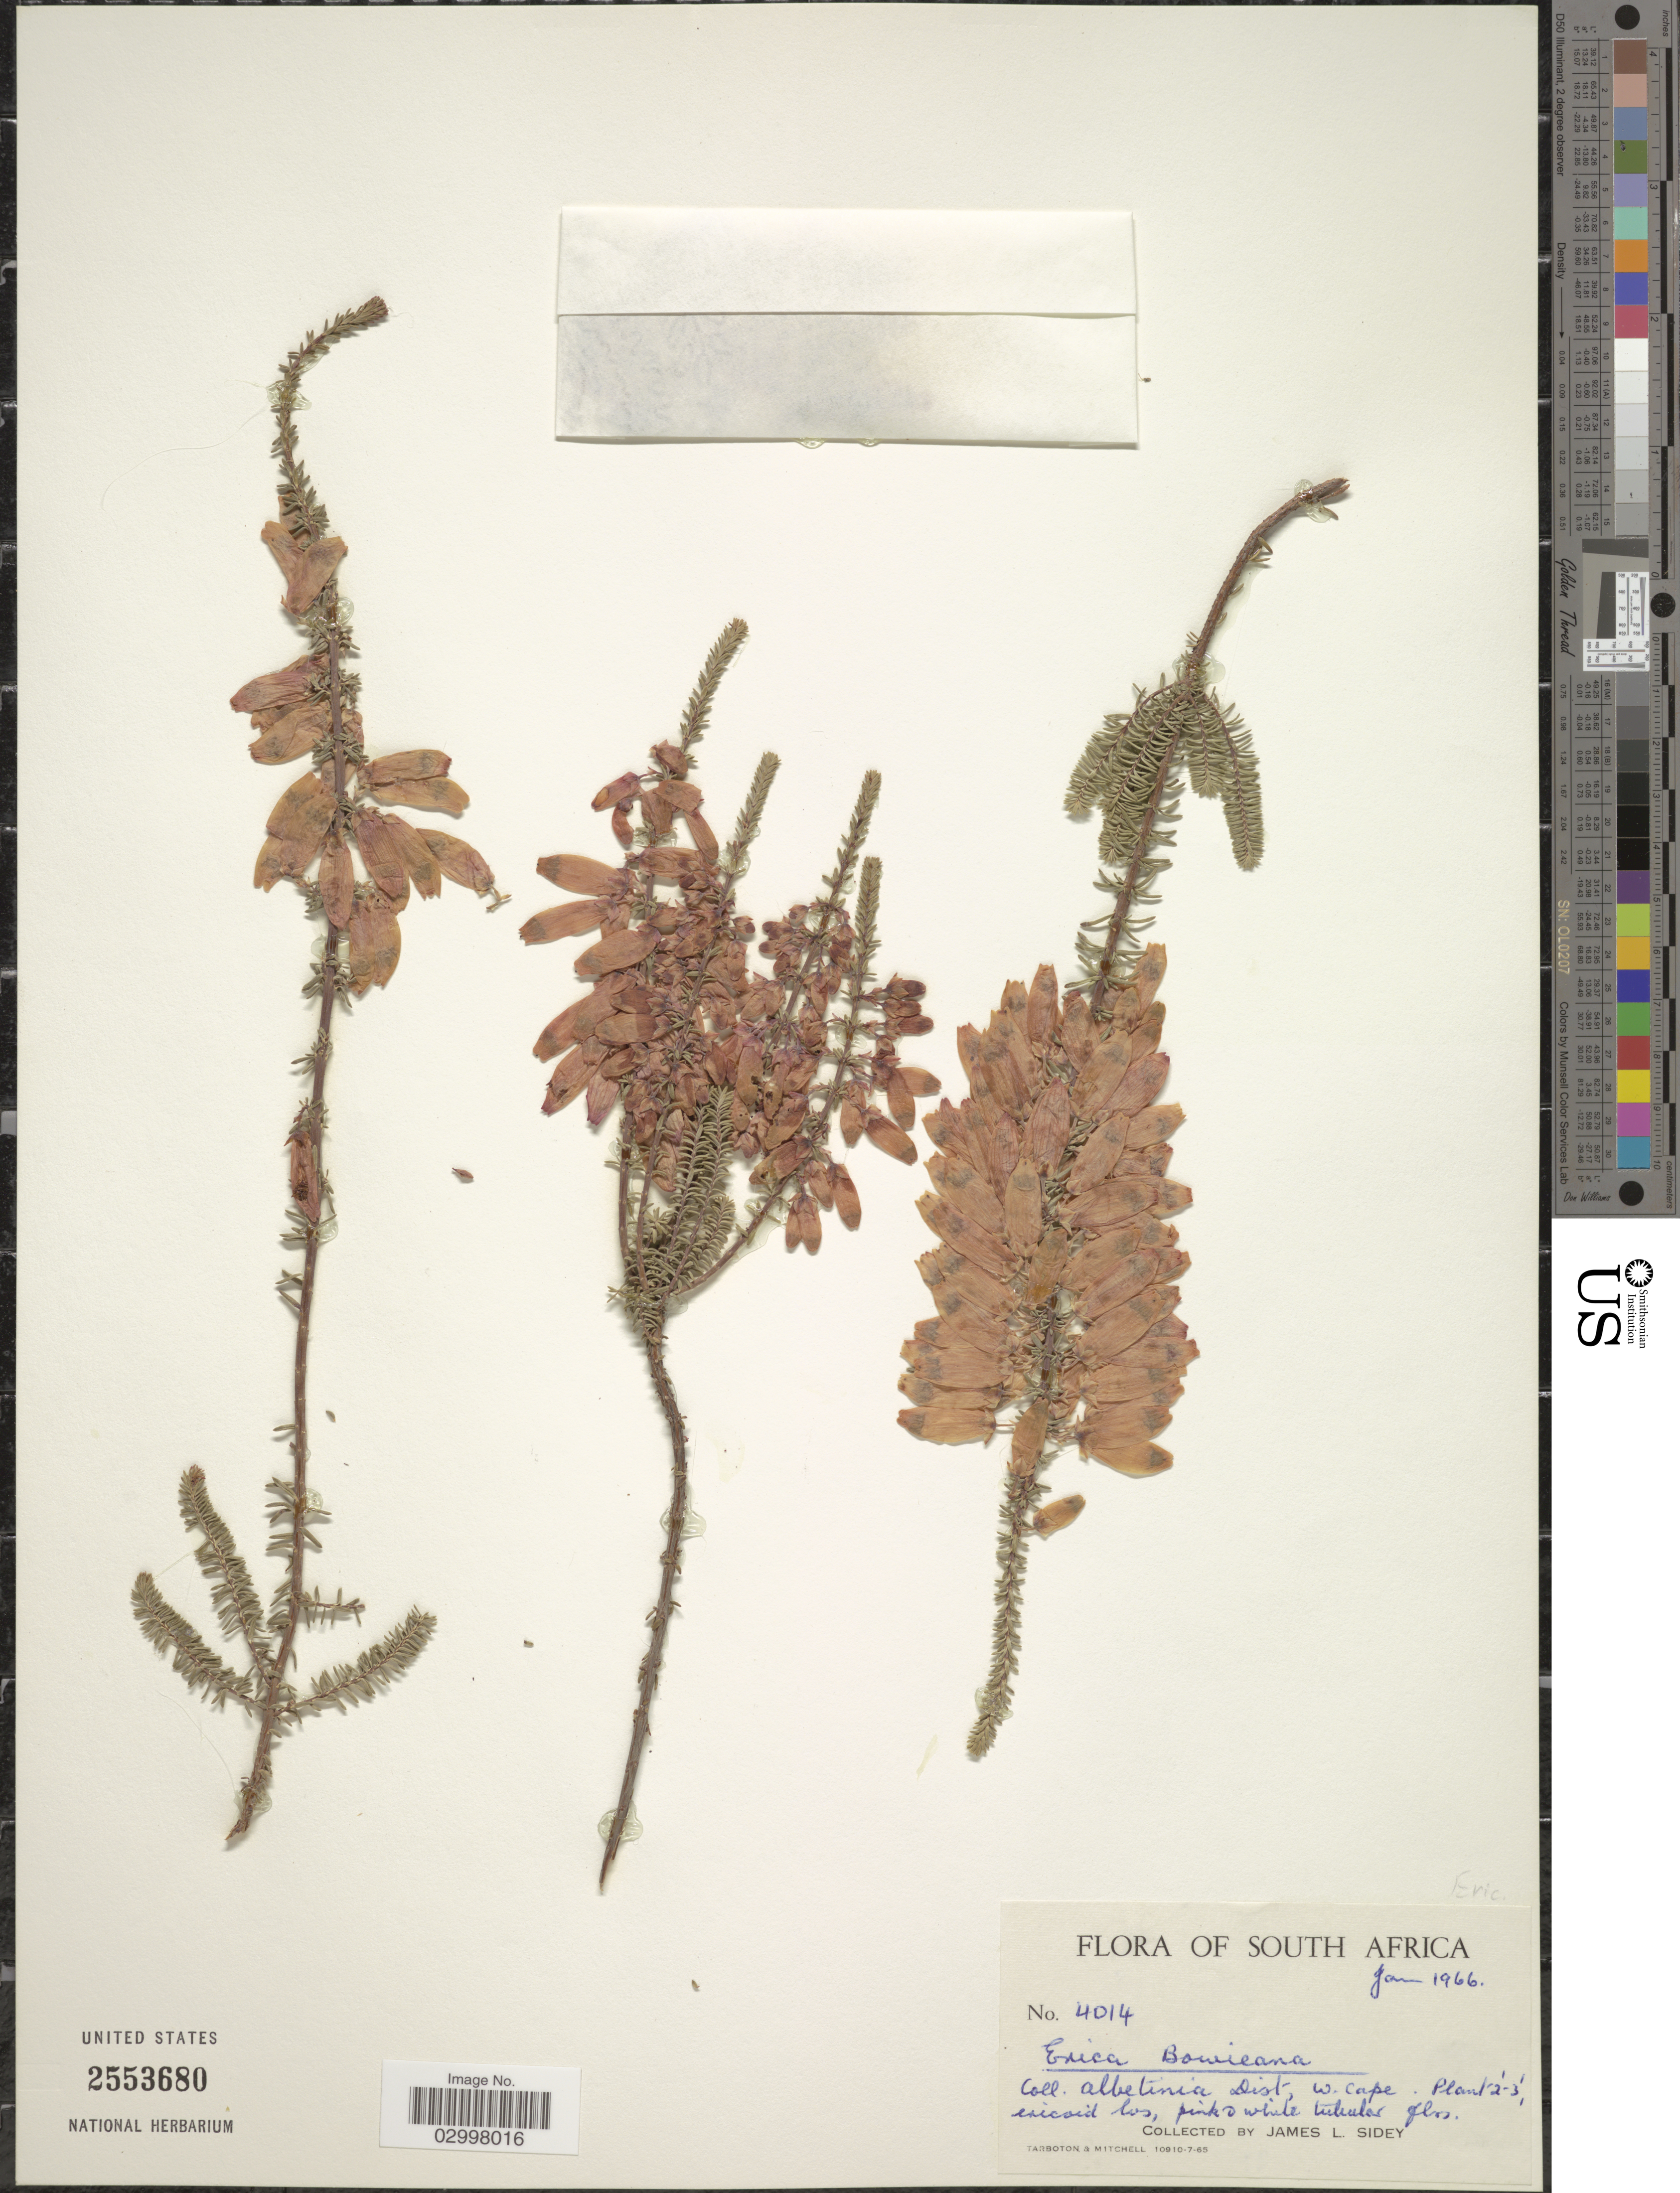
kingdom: Plantae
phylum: Tracheophyta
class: Magnoliopsida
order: Ericales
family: Ericaceae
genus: Erica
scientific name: Erica bowieana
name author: Lodd.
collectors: J. L. Sidey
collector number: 4014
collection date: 1966-01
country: South Africa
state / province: Western Cape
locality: Albetinia Dist, W. Cape.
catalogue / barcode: US 2553680